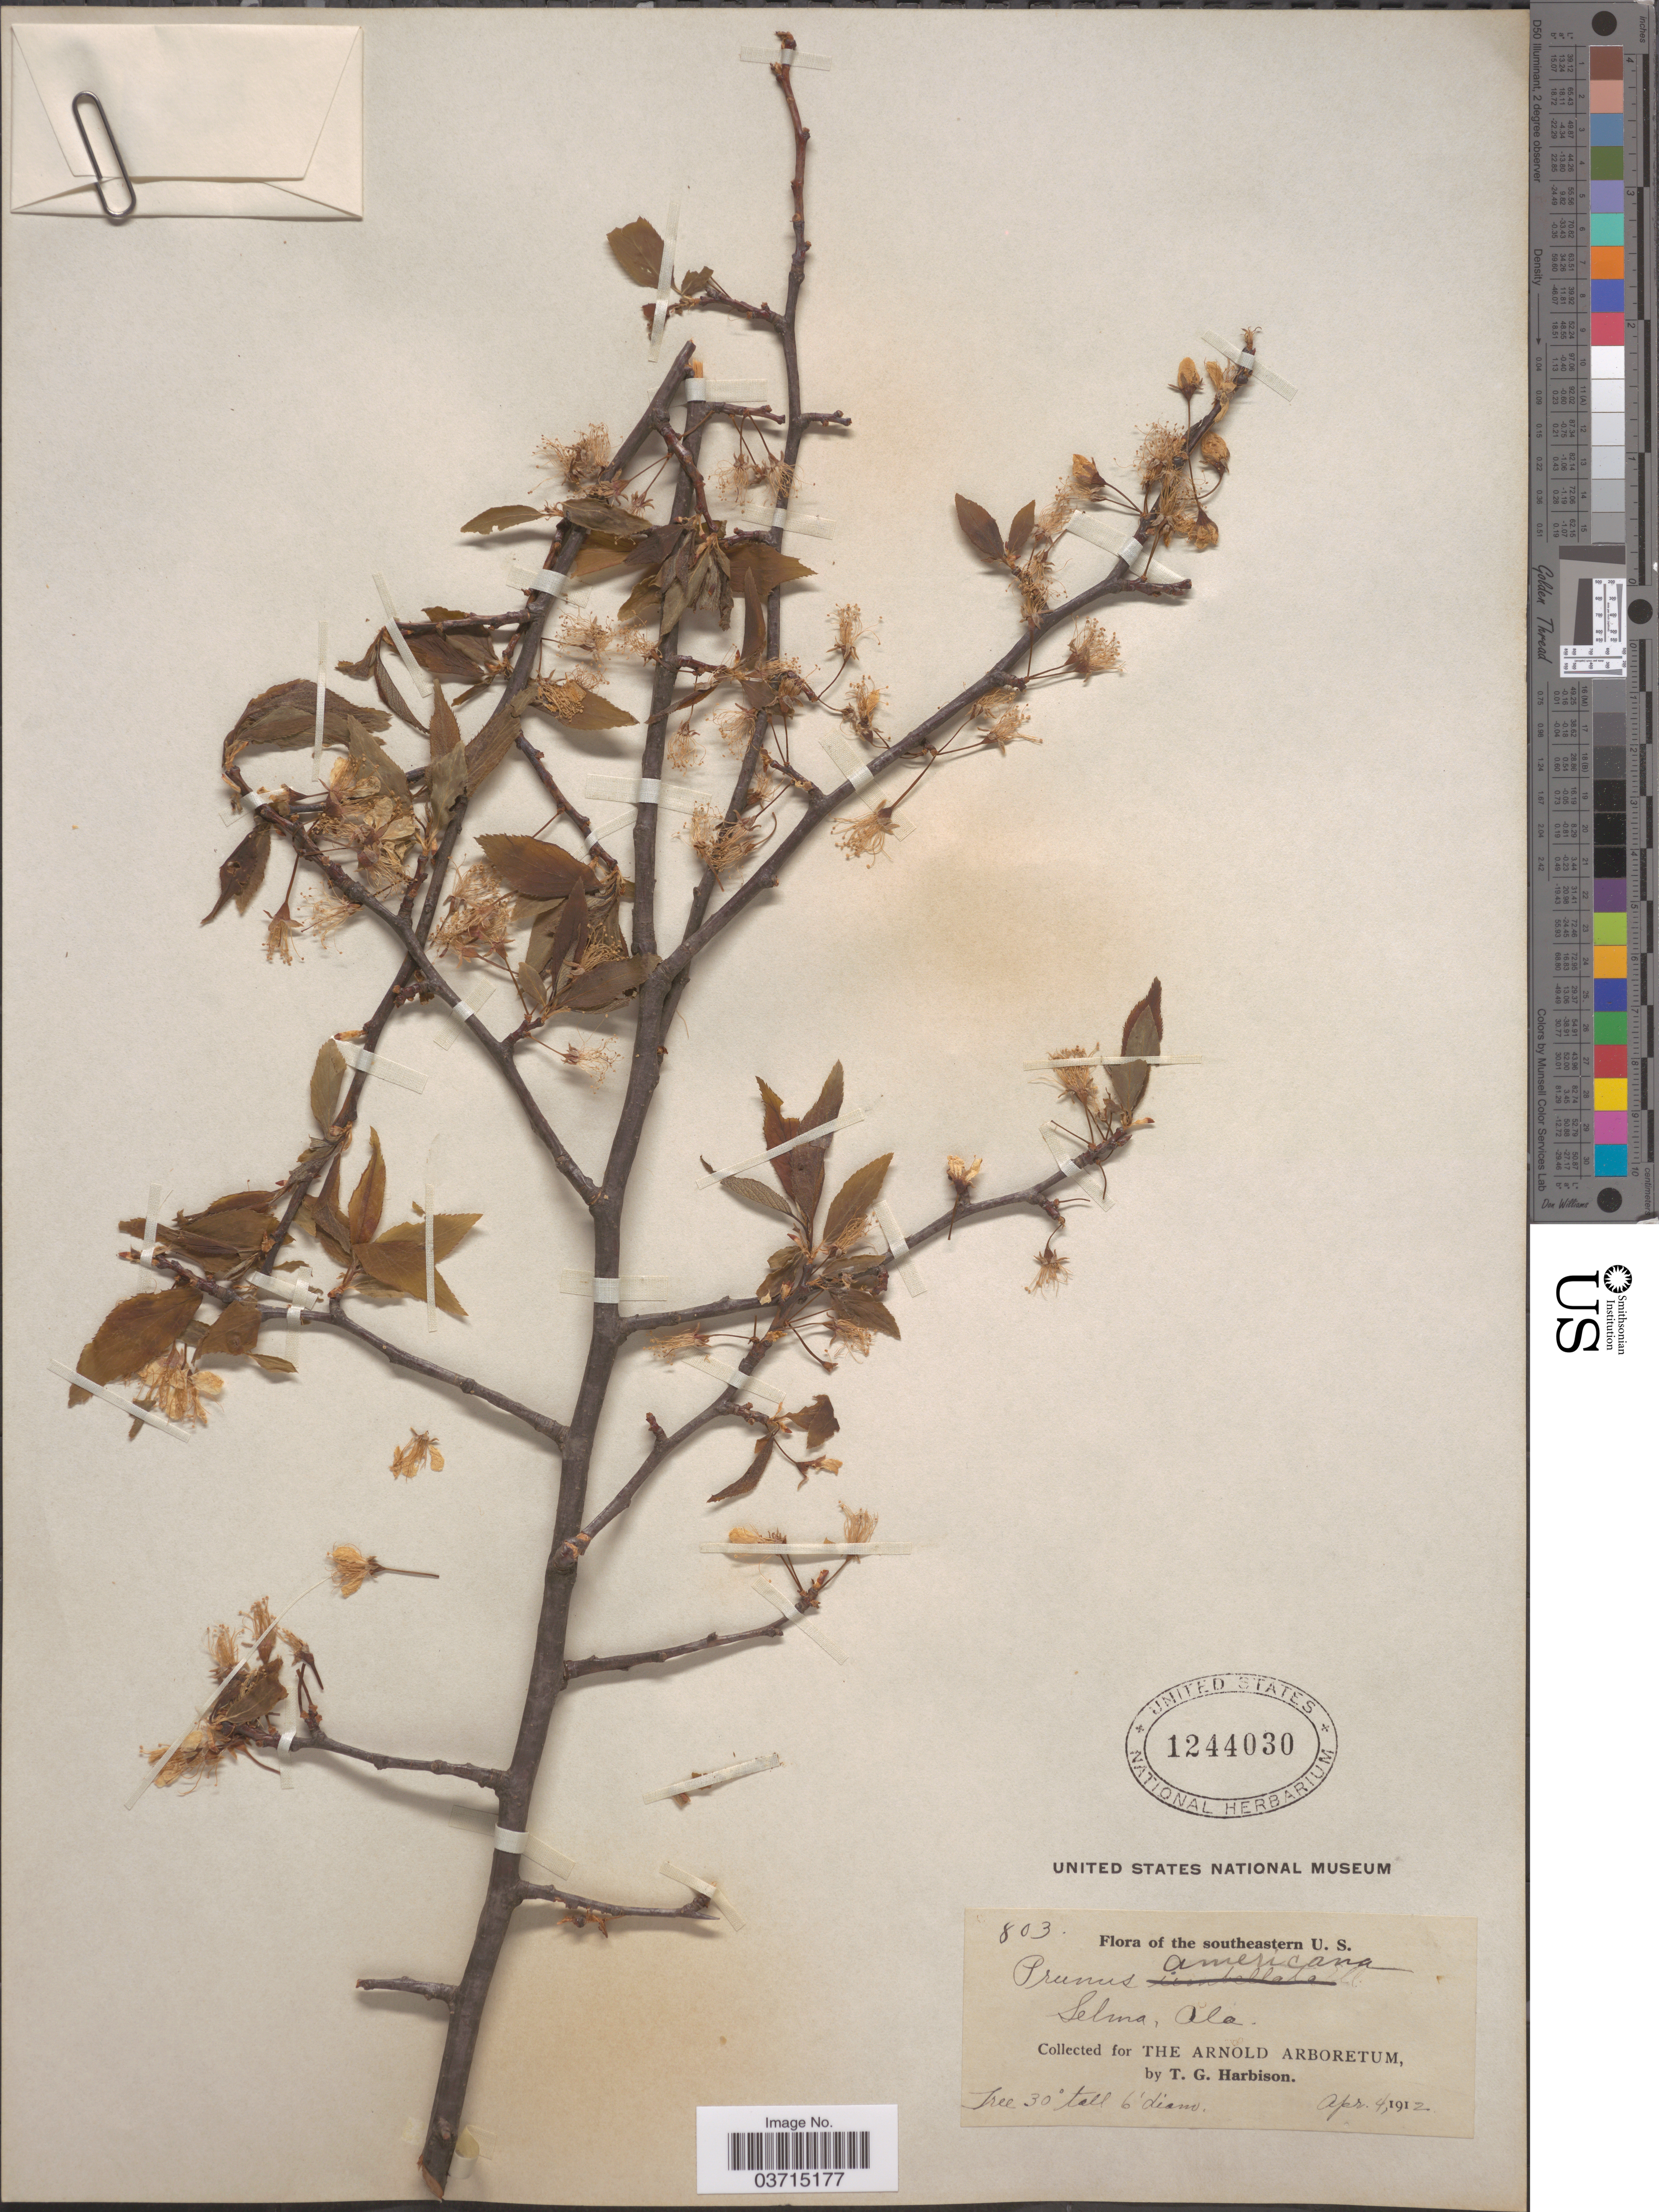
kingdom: Plantae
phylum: Tracheophyta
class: Magnoliopsida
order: Rosales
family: Rosaceae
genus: Prunus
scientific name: Prunus americana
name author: Marshall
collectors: T. Harbison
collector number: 803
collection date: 1912-04-04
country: United States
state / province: Alabama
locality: Selma.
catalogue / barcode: US 1244030